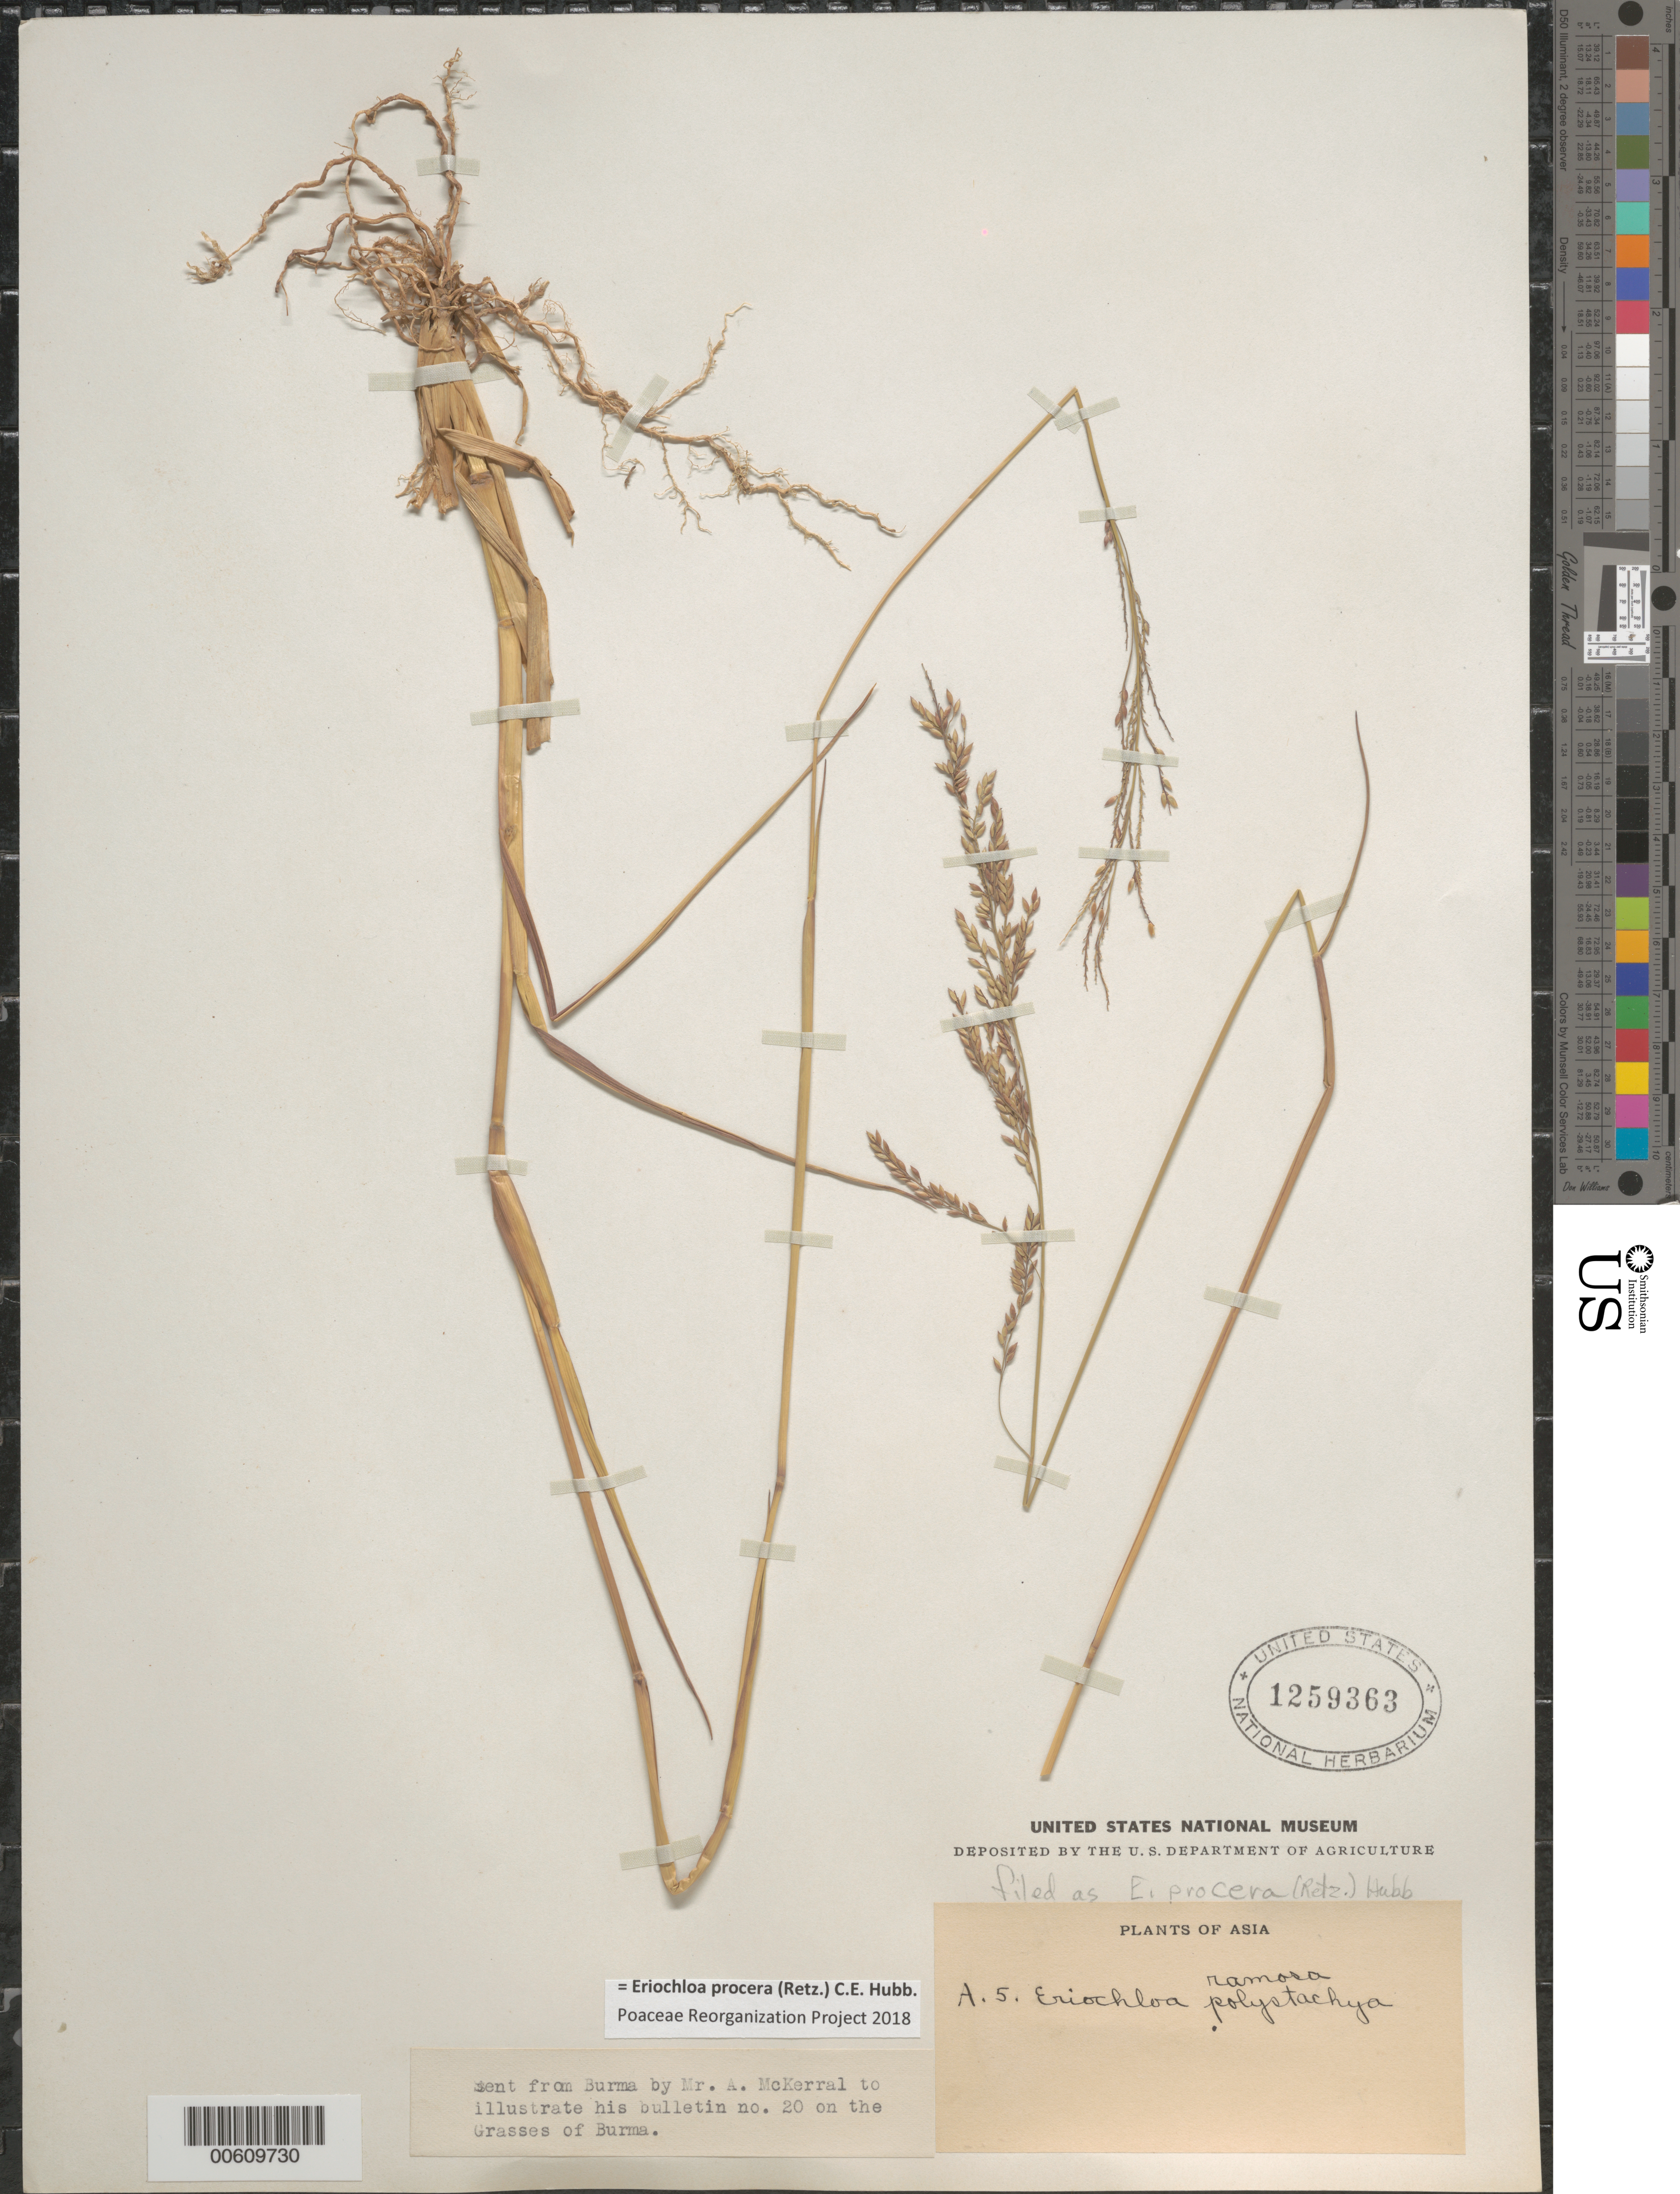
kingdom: Plantae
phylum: Tracheophyta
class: Liliopsida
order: Poales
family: Poaceae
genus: Eriochloa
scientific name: Eriochloa procera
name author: (Retz.) C.E. Hubb.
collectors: A. McKerral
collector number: A5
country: Myanmar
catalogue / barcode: US 1259363